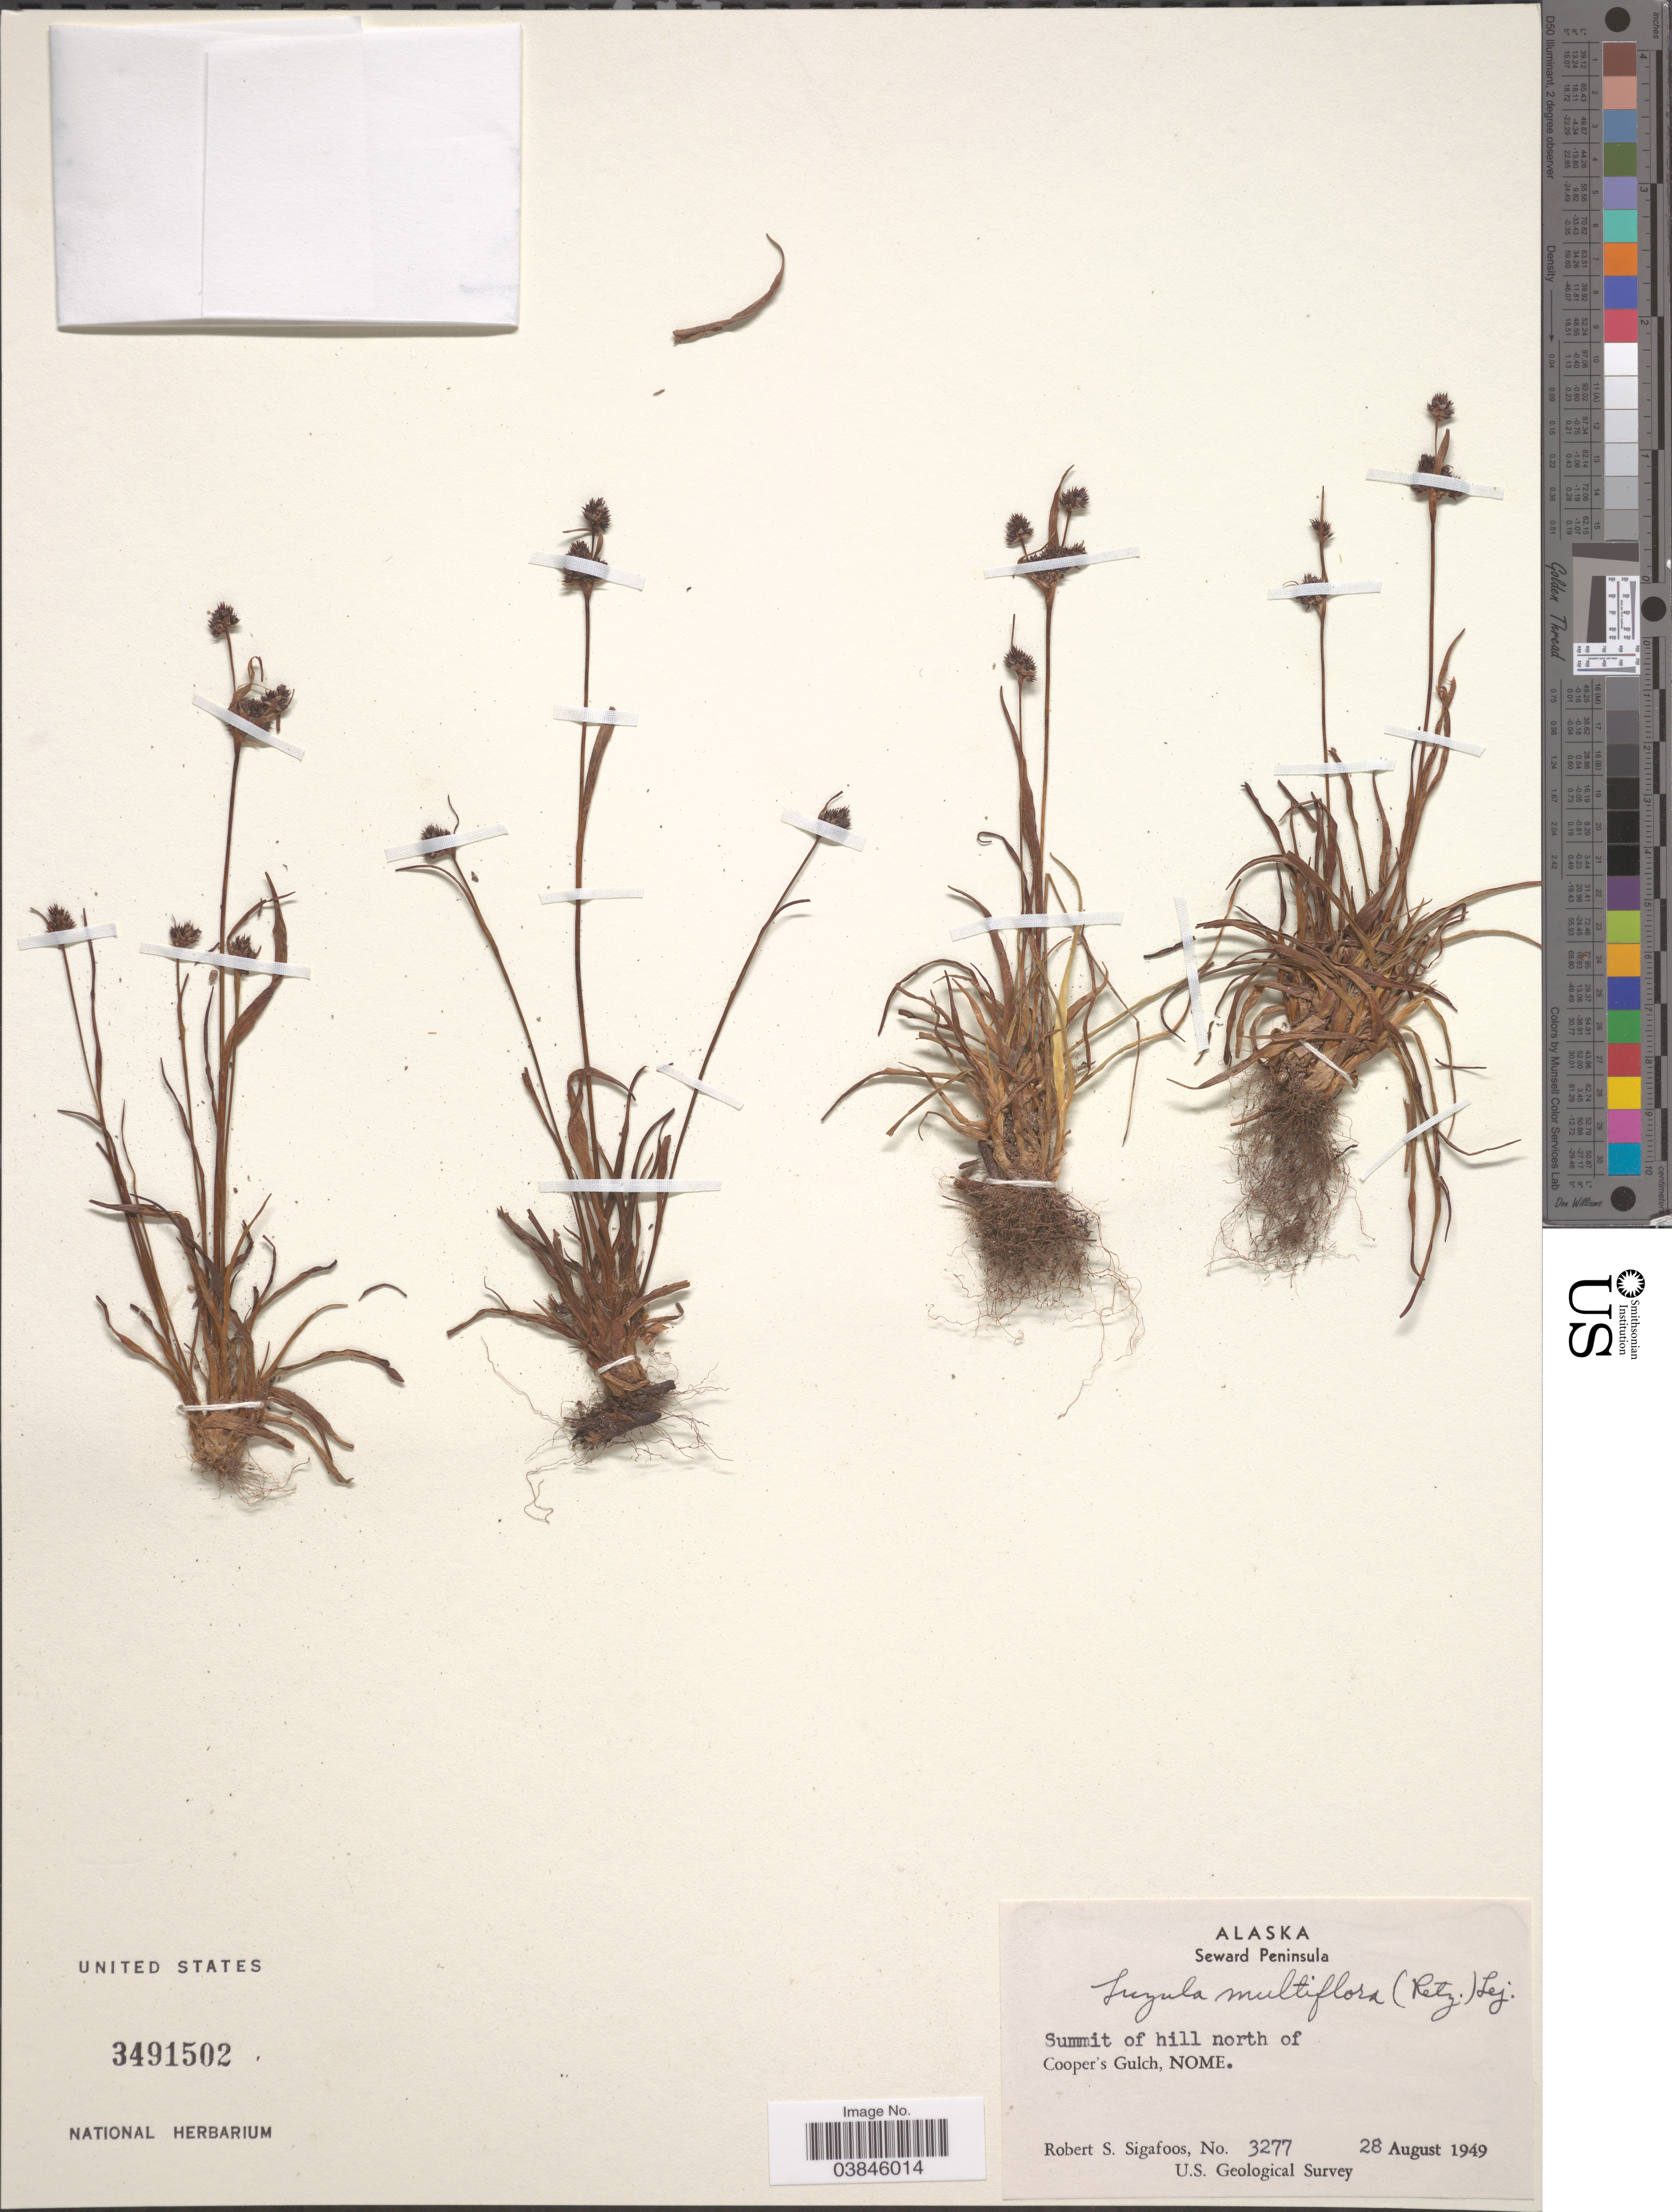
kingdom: Plantae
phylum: Tracheophyta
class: Liliopsida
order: Poales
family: Juncaceae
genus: Luzula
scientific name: Luzula multiflora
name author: (Ehrh.) Lej.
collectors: R. Sigafoos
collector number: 3277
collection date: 1949-08-28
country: United States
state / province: Alaska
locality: Seward Peninsula. Summit of hill north of Cooper's Gulch, Nome.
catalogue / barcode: US 3491502